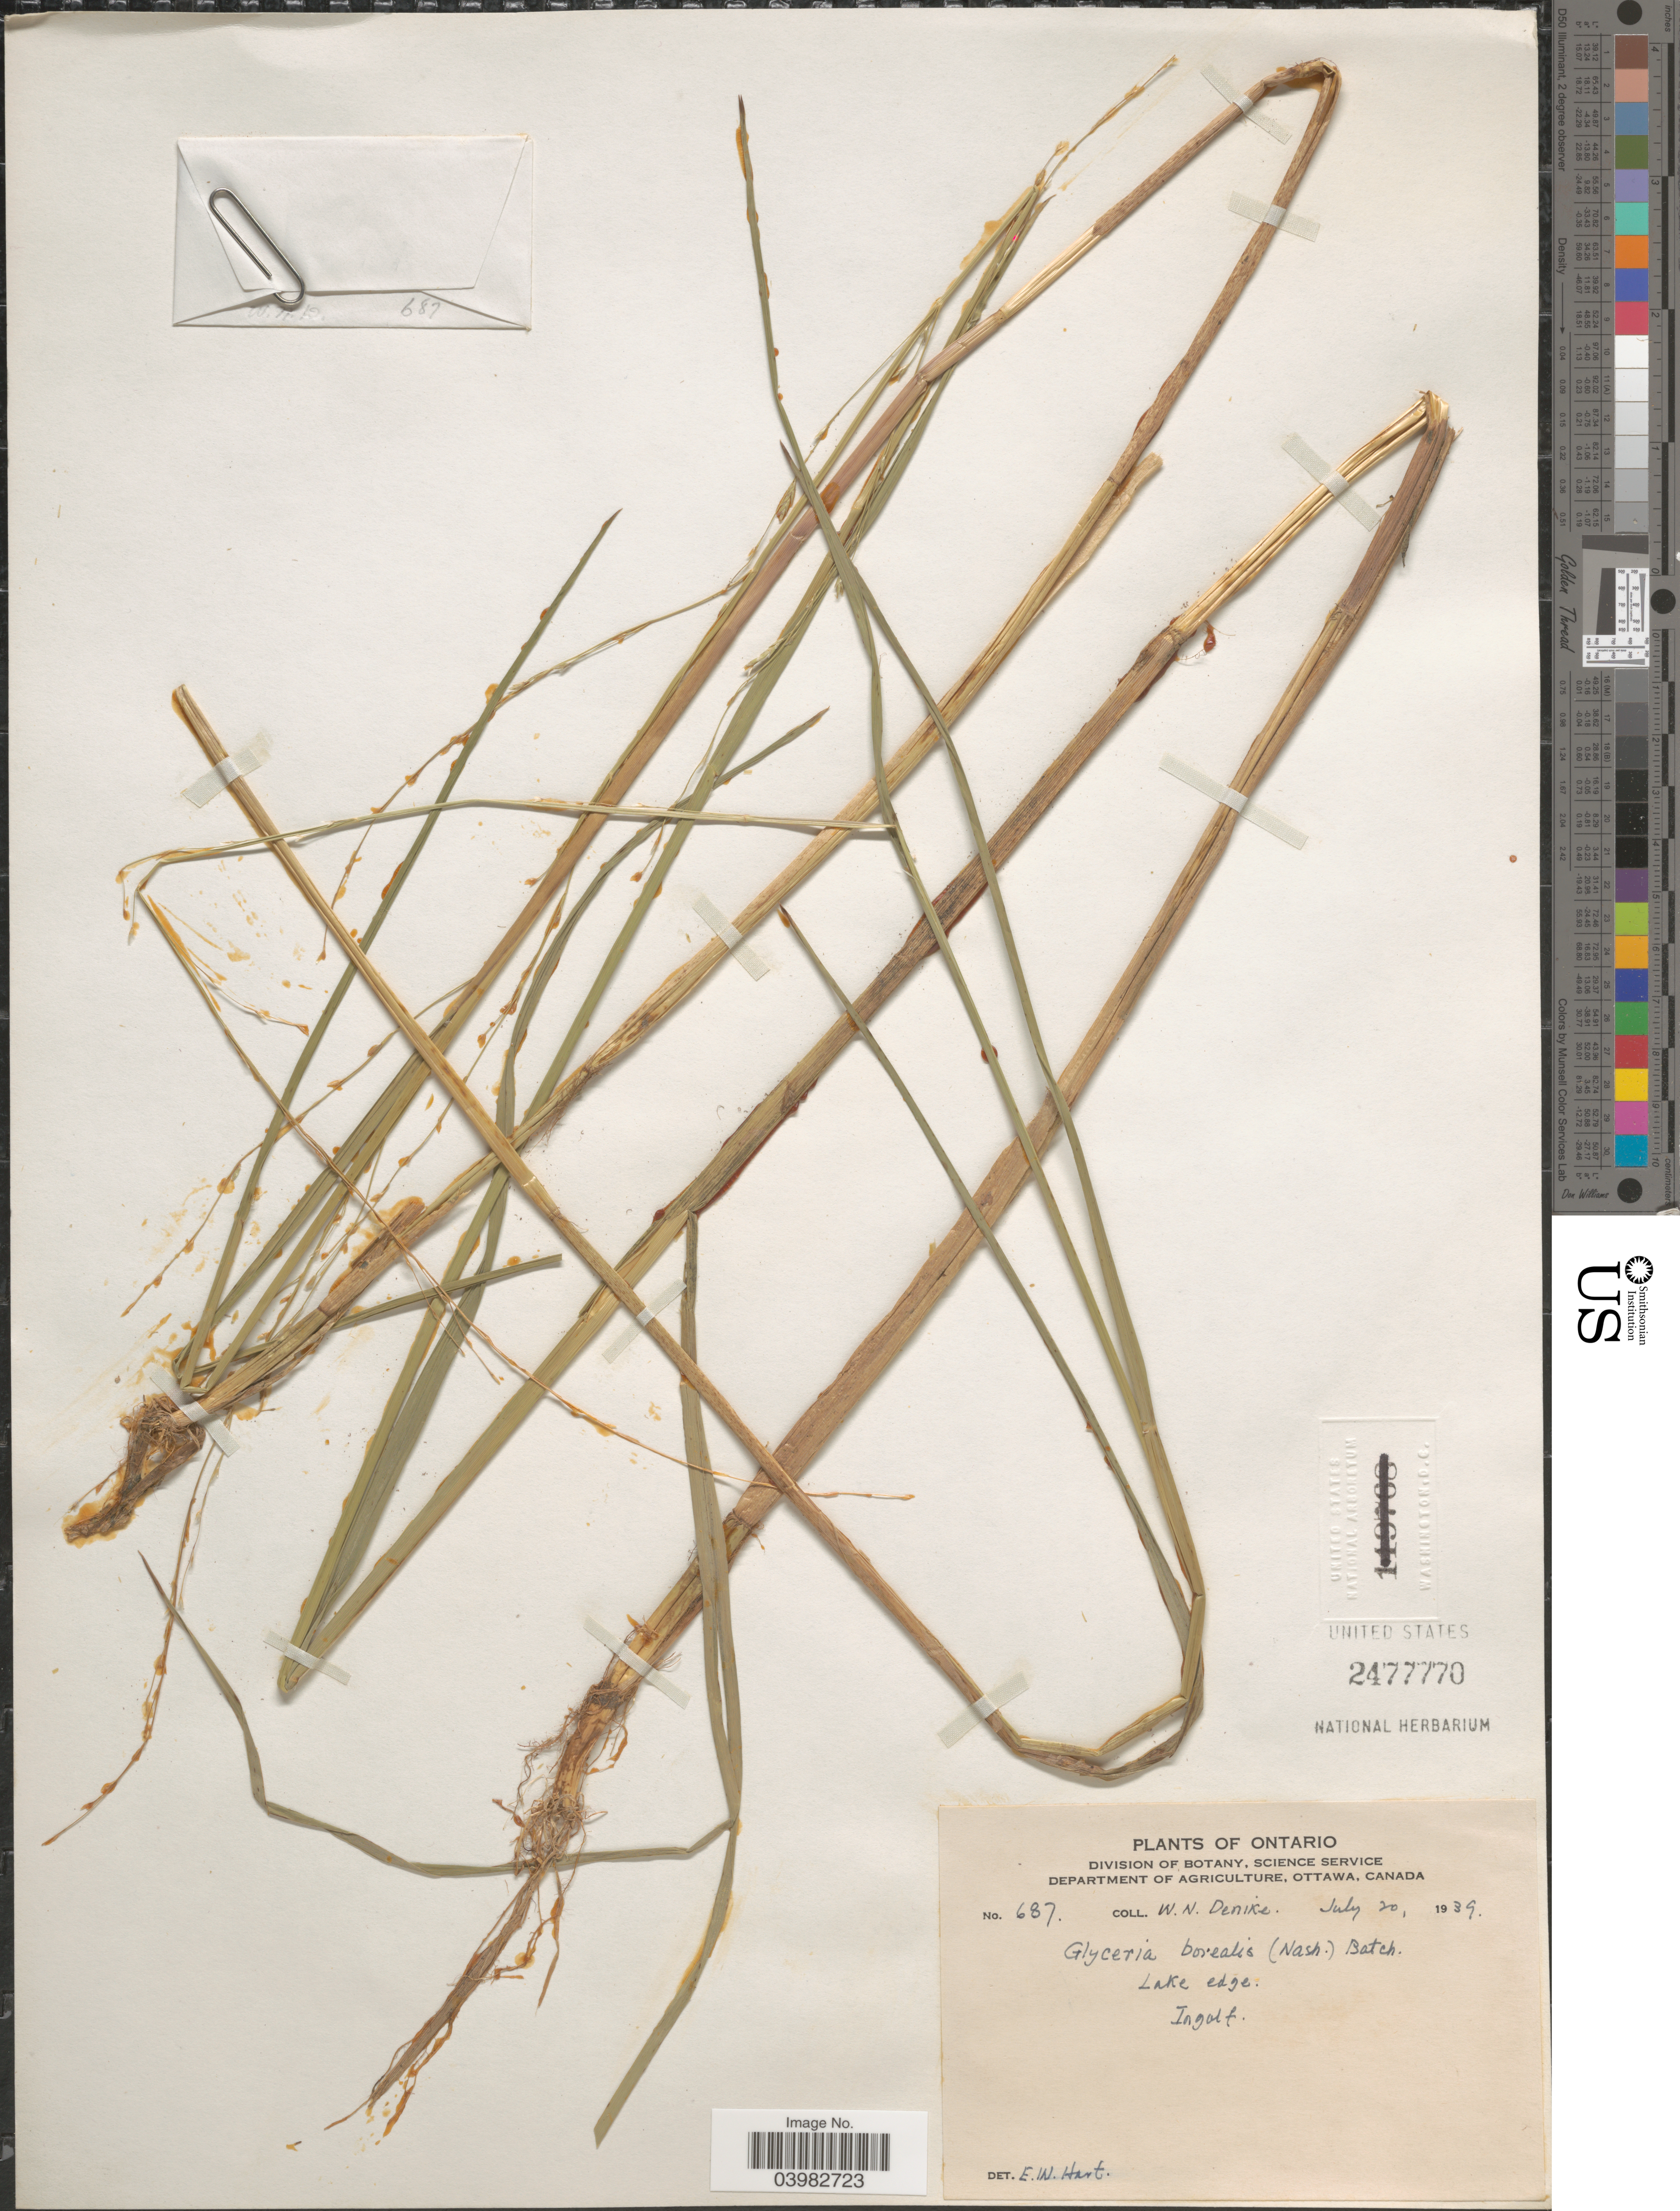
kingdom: Plantae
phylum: Tracheophyta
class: Liliopsida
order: Poales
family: Poaceae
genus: Glyceria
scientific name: Glyceria borealis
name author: (Nash) Batchelder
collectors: W. Denike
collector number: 687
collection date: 1939-07-20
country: Canada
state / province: Ontario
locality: Lake edge. Ingolf.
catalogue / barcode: US 2477770